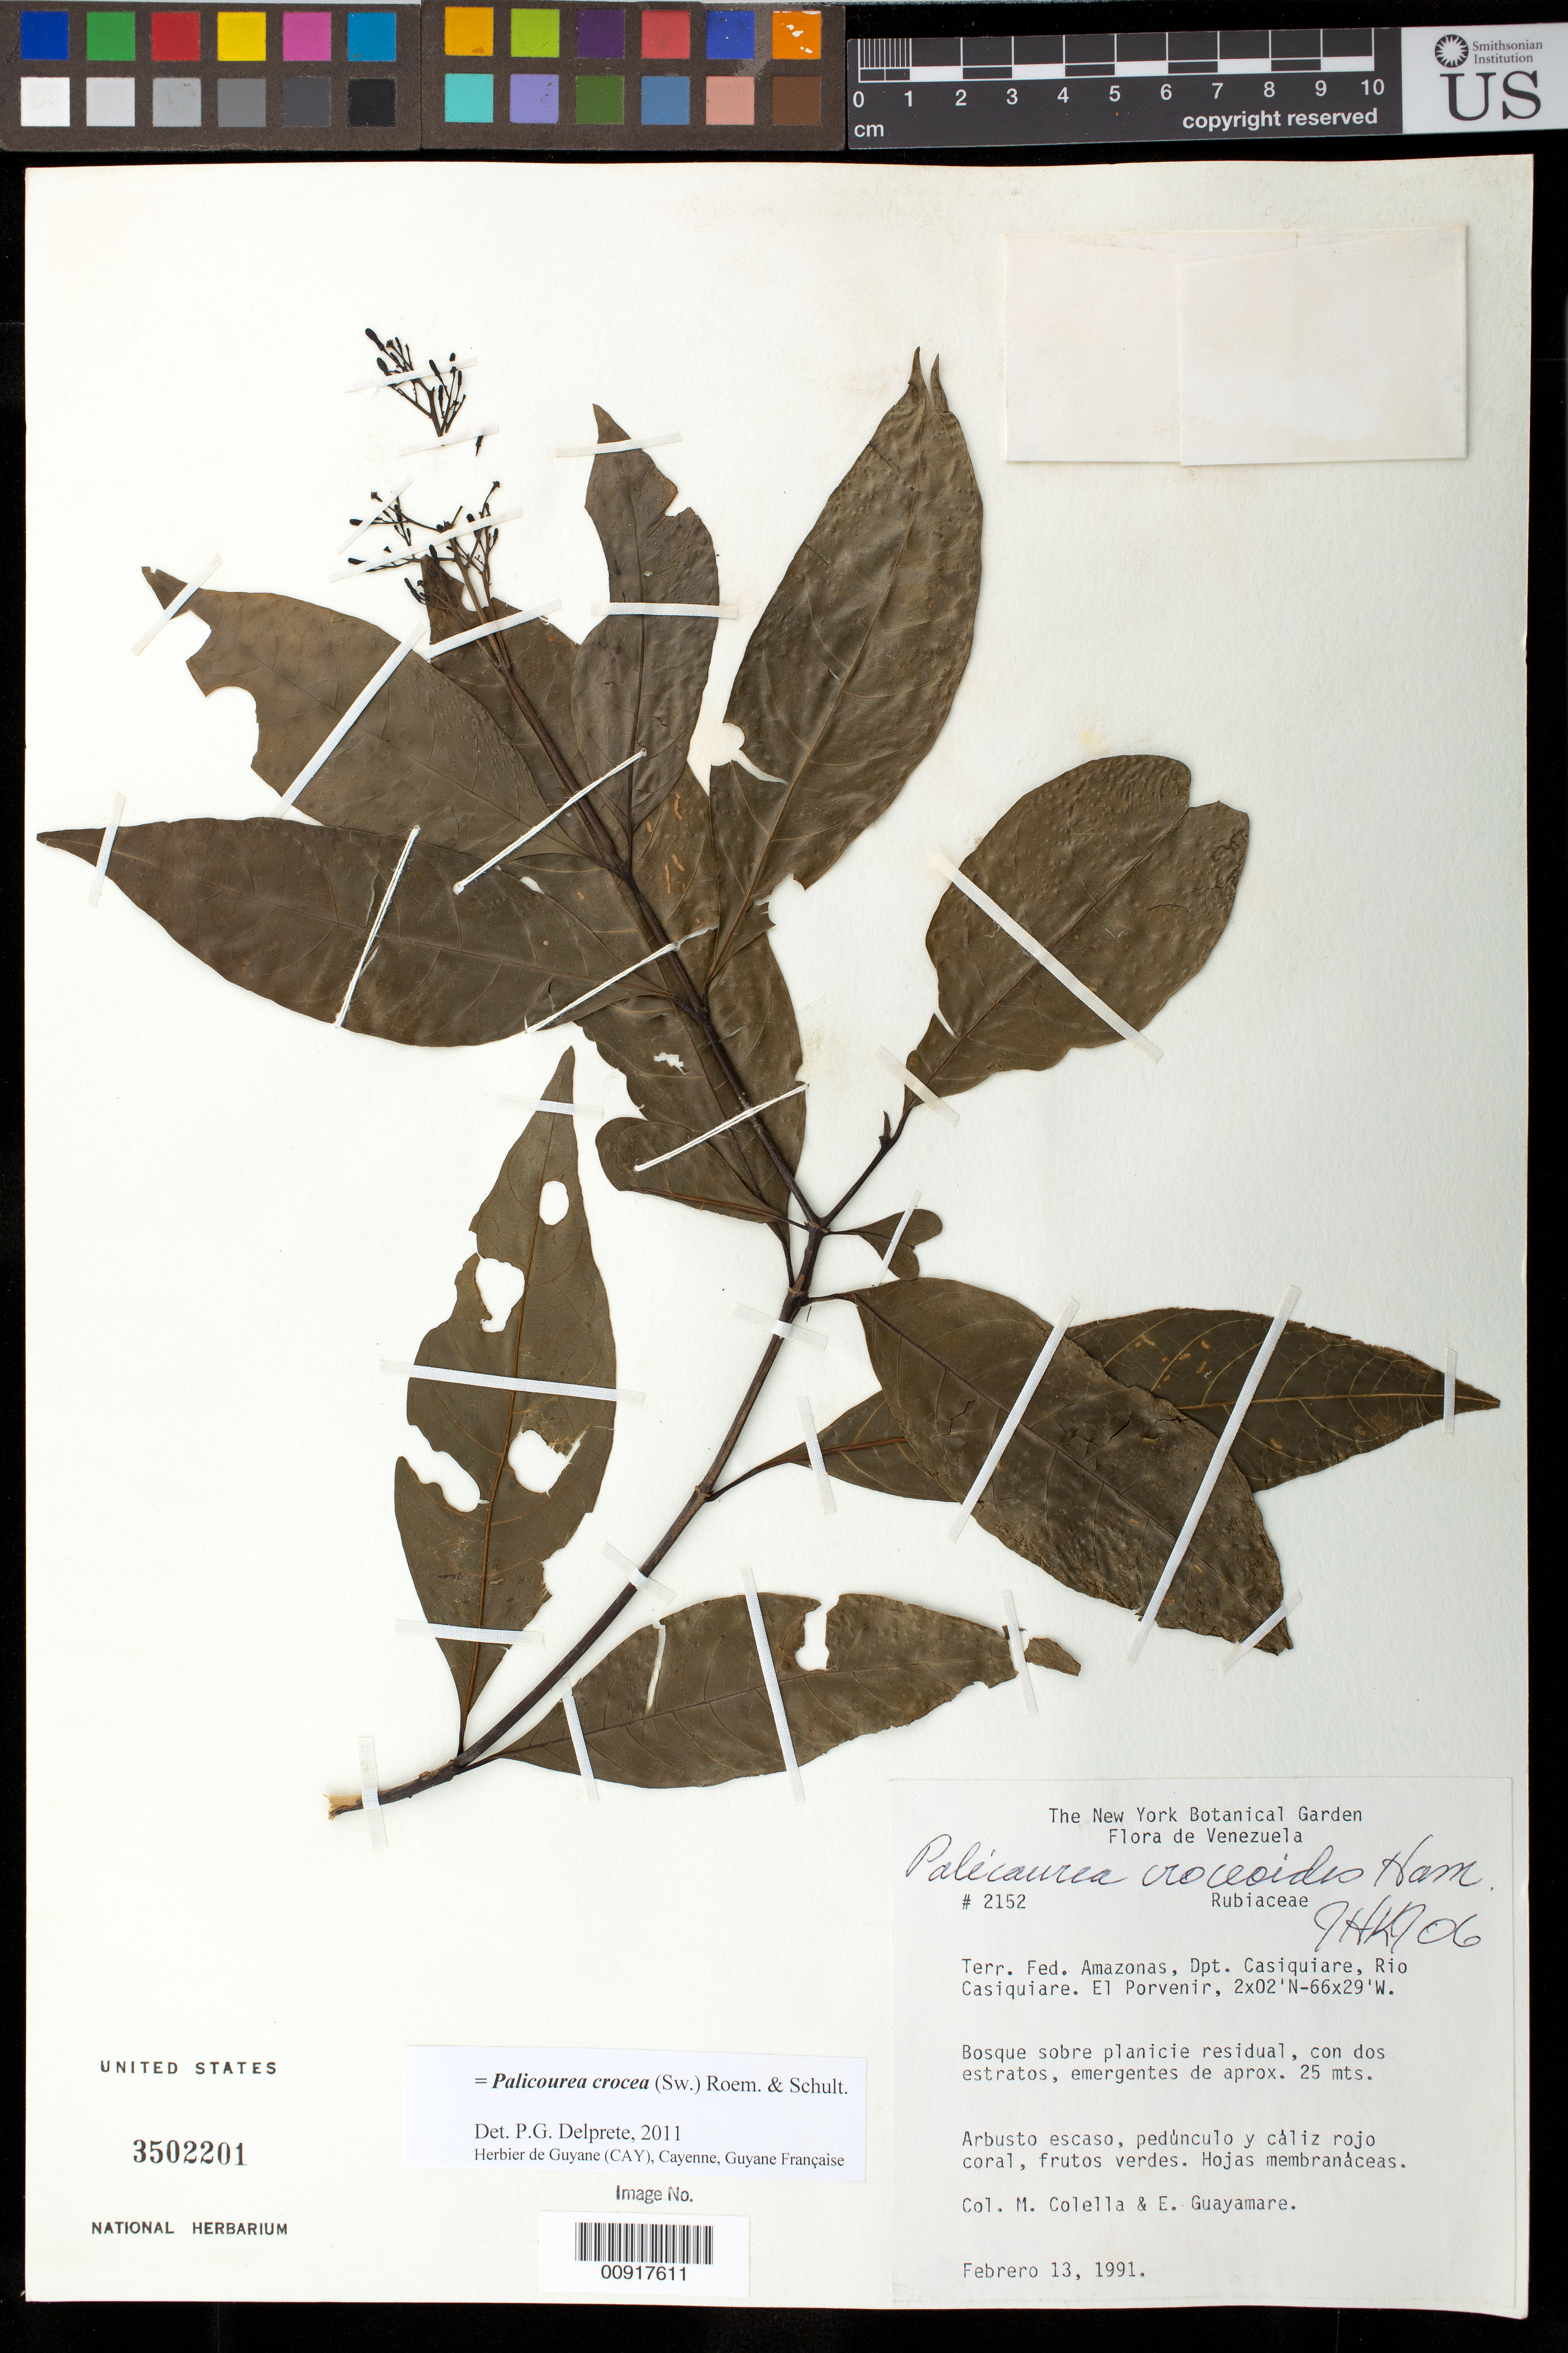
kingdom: Plantae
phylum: Tracheophyta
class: Magnoliopsida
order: Gentianales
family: Rubiaceae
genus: Palicourea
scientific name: Palicourea crocea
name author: (Sw.) Schult.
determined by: Delprete, P. G., Herb. de Guyane Cay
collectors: M. Colella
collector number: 2152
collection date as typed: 13-Feb-91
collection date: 1991-02-13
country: Venezuela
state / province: Amazonas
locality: Dpto. Casiquiare, Río Casiquiare, El Porvenir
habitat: Bosque sobre planicie residual, con dos estratos, emergentes de aprox. 25 m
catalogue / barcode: US 3502201